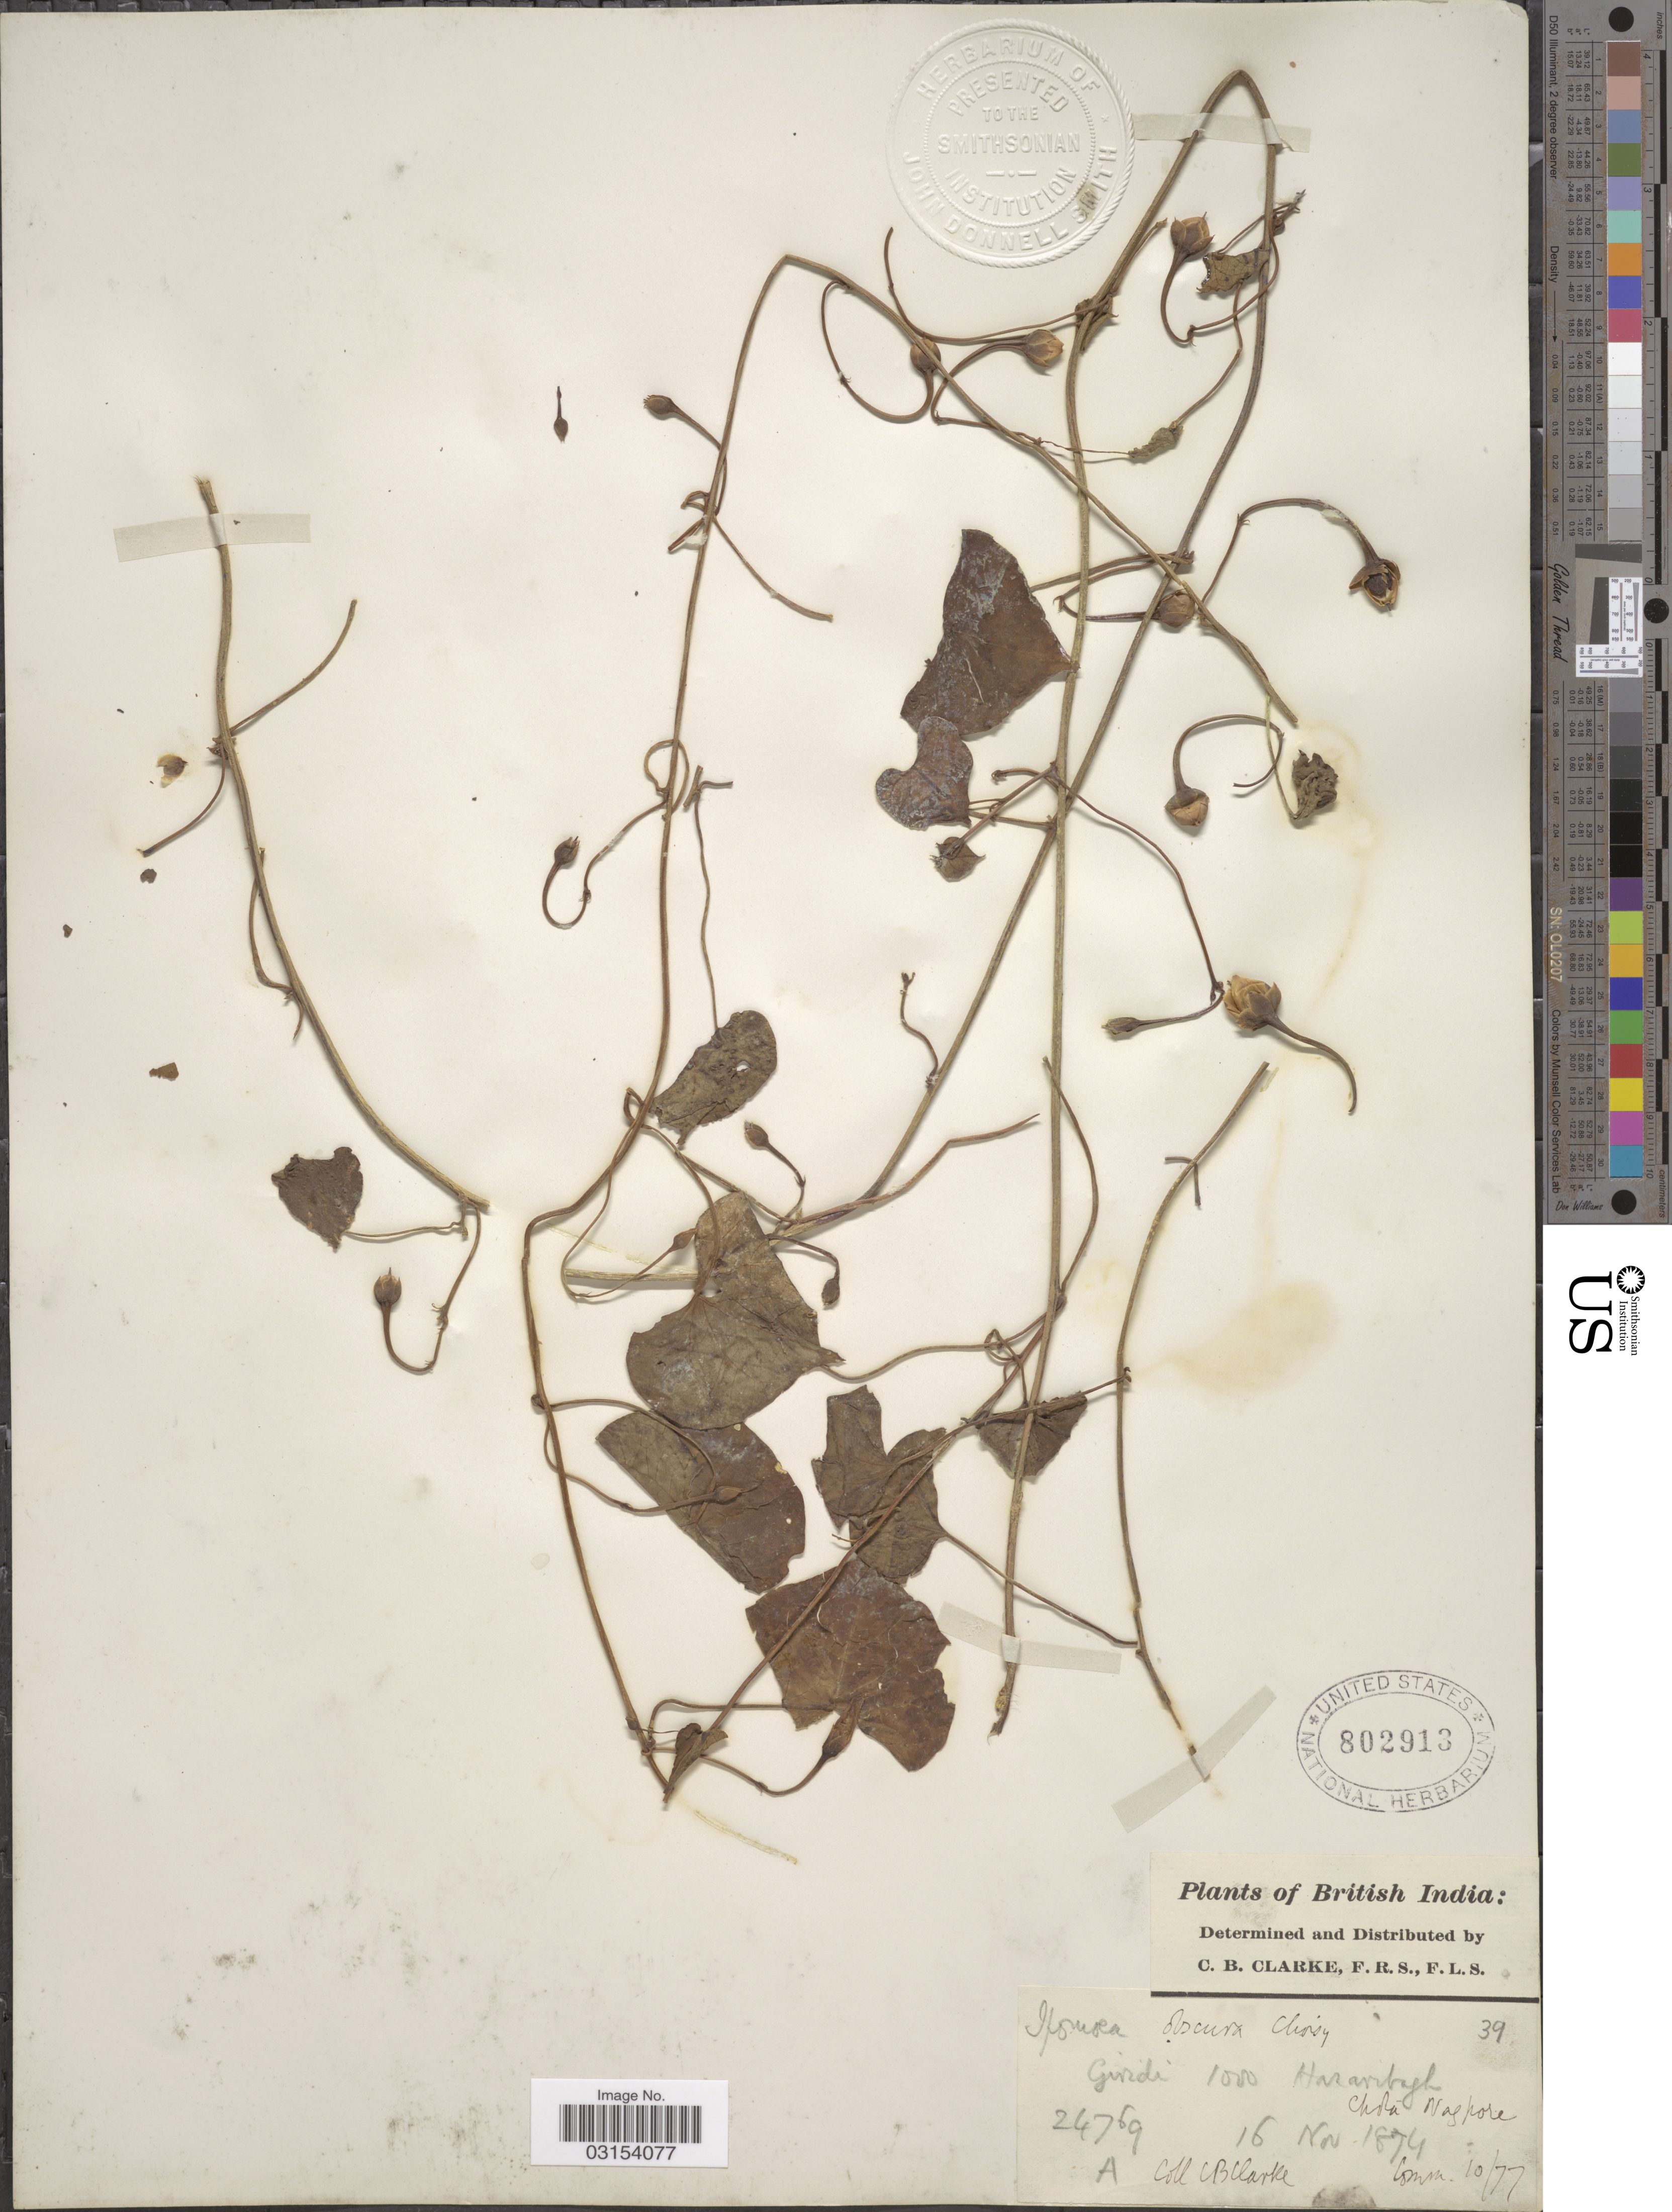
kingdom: Plantae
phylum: Tracheophyta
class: Magnoliopsida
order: Solanales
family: Convolvulaceae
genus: Ipomoea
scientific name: Ipomoea obscura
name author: (L.) Ker Gawl.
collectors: C. B. Clarke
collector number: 24769A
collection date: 1874-11-16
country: India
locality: British India, Hazarbagh, Chotá Nagpore, Giridi.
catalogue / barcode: US 802913